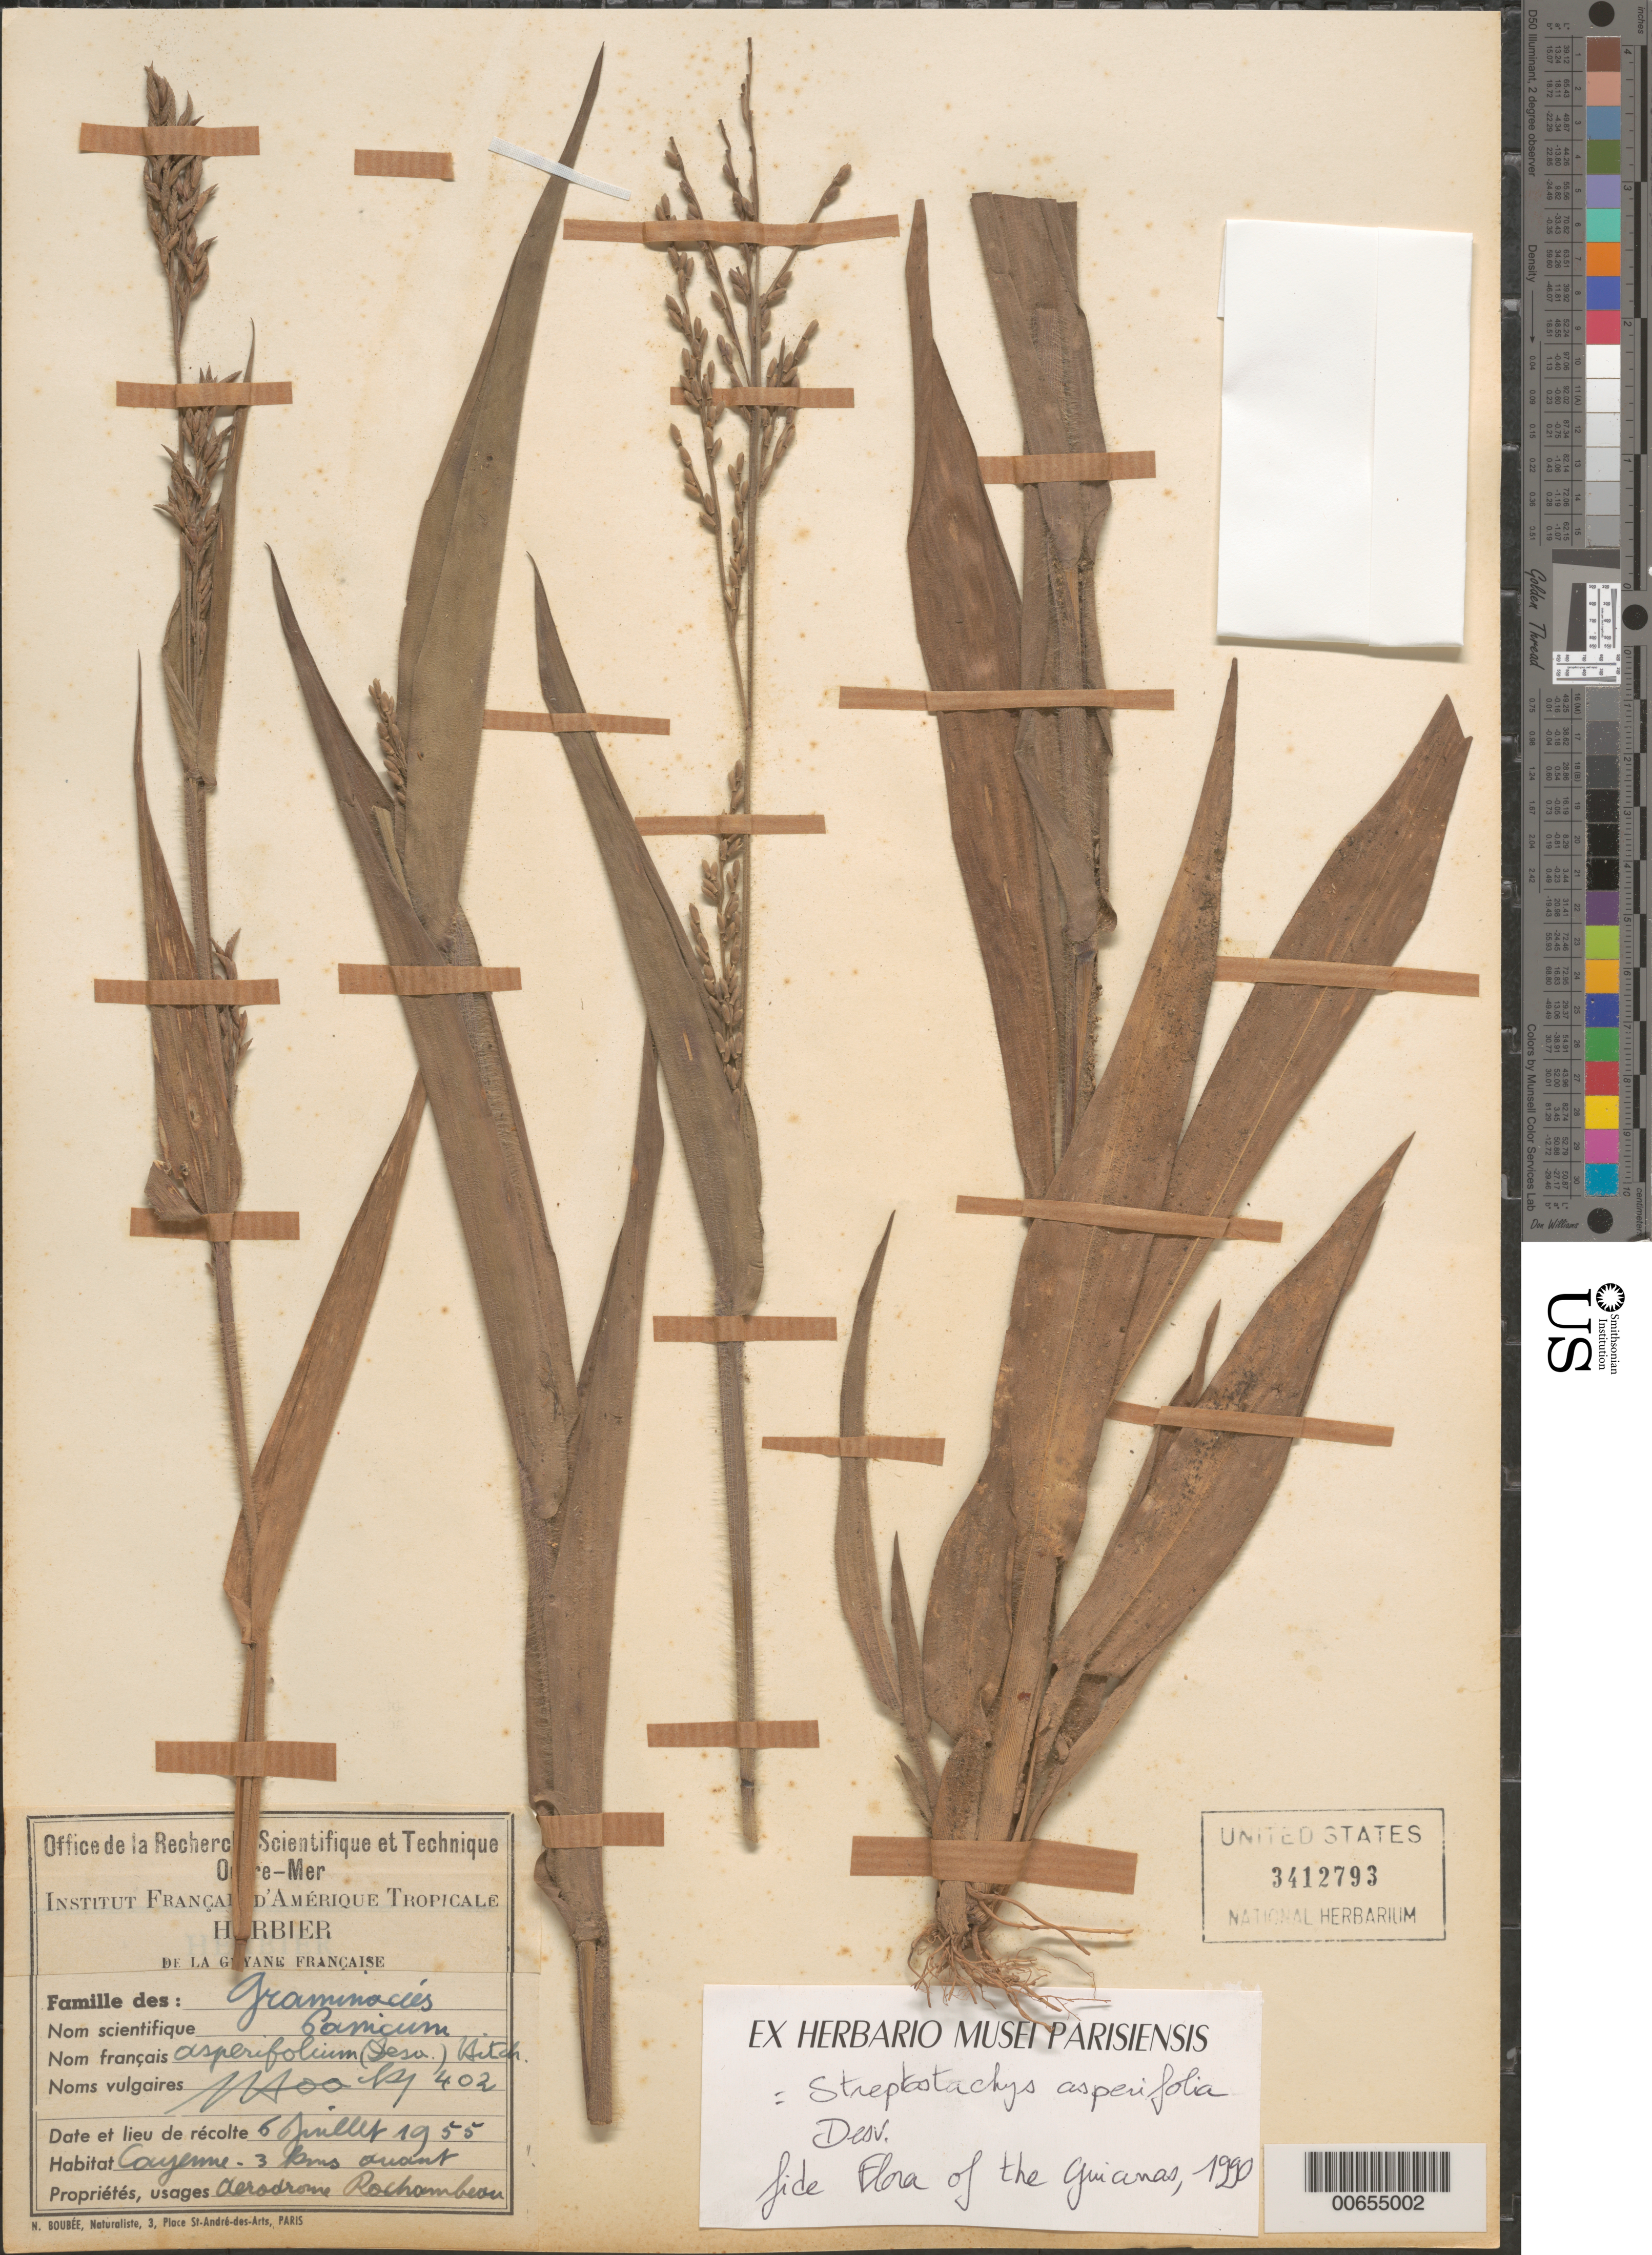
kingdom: Plantae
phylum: Tracheophyta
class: Liliopsida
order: Poales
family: Poaceae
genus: Streptostachys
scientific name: Streptostachys asperifolia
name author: Desv.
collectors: J. Hoock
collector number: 402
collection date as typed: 6-Jul-55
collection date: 1955-07-06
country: French Guiana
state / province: Cayenne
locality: Cayenne, 3 km avant aerodrome Rochambeau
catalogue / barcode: US 3412793